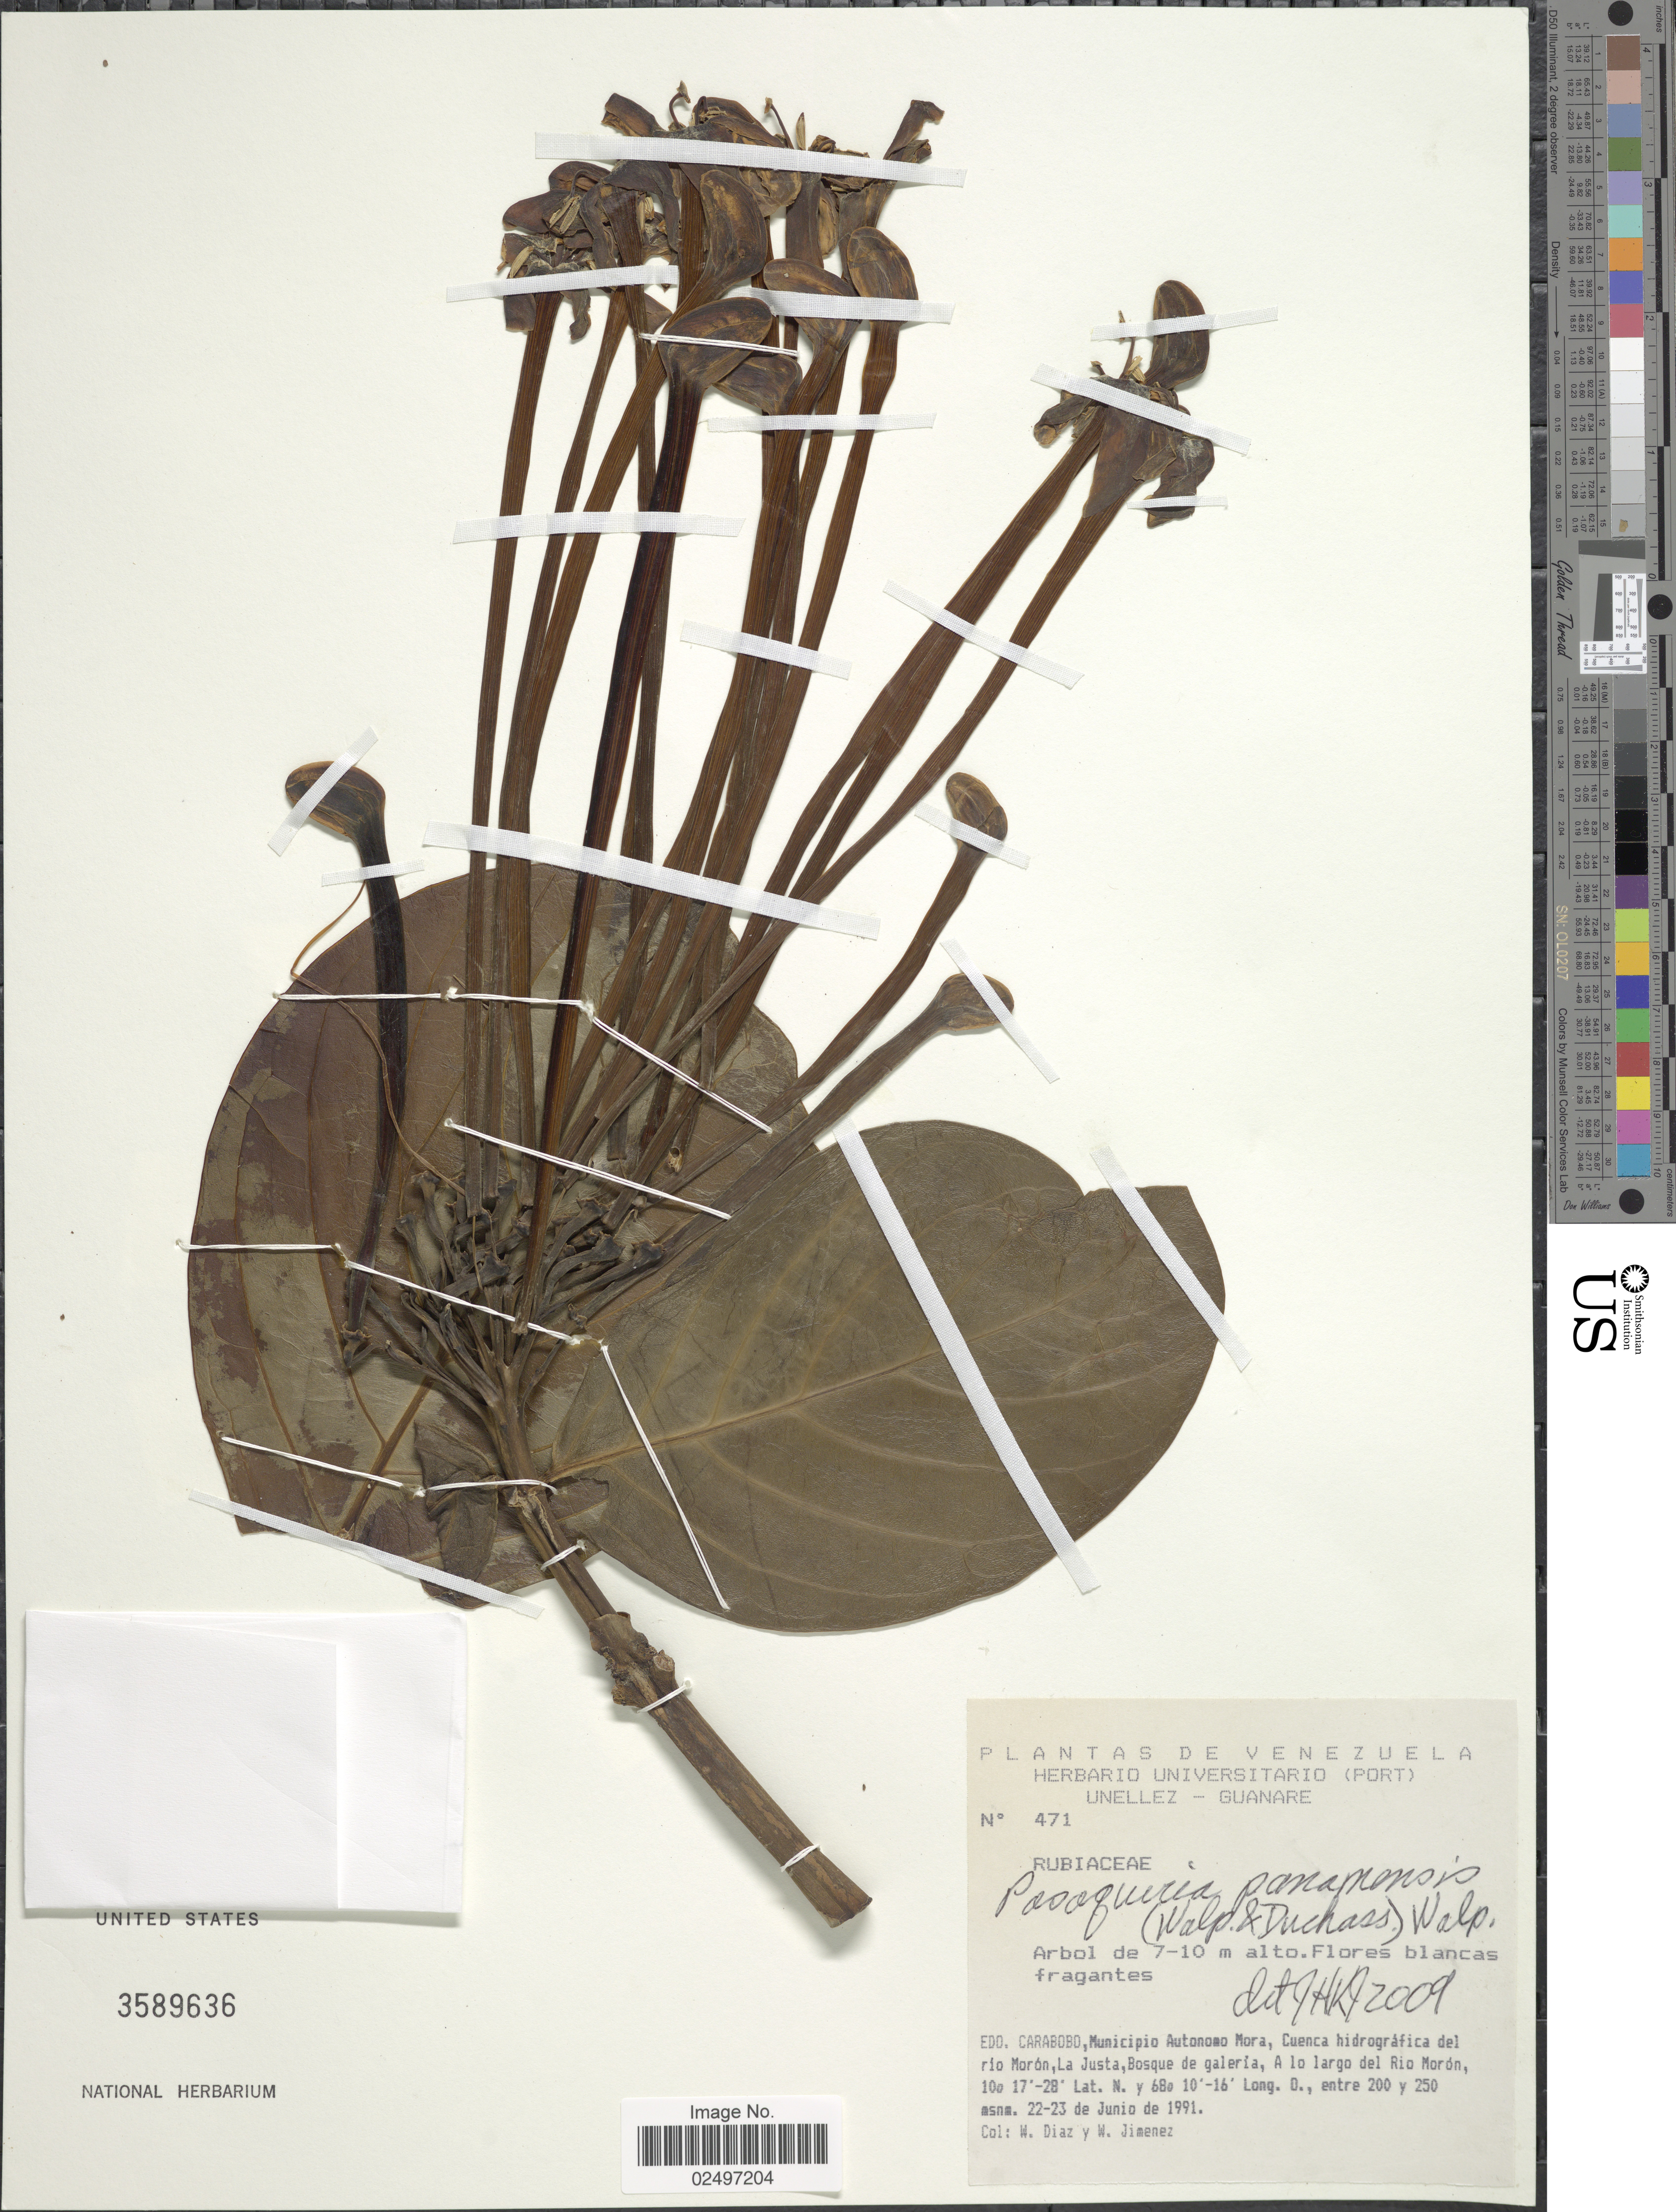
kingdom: Plantae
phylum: Tracheophyta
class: Magnoliopsida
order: Gentianales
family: Rubiaceae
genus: Posoqueria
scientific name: Posoqueria panamensis subsp. panamensis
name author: (Walp. & Duchass.) Walp.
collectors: W. Díaz P. & W. Jimenez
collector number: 471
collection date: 1991-06-22/1991-06-23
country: Venezuela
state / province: Carabobo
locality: Edo. Carabobo: Municipio Autonomo Mora, Cuenca hidrografica del rio Moron, La Justa, Bosque de galeria, A lo largo del Rio Moron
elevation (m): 200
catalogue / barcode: US 3589636